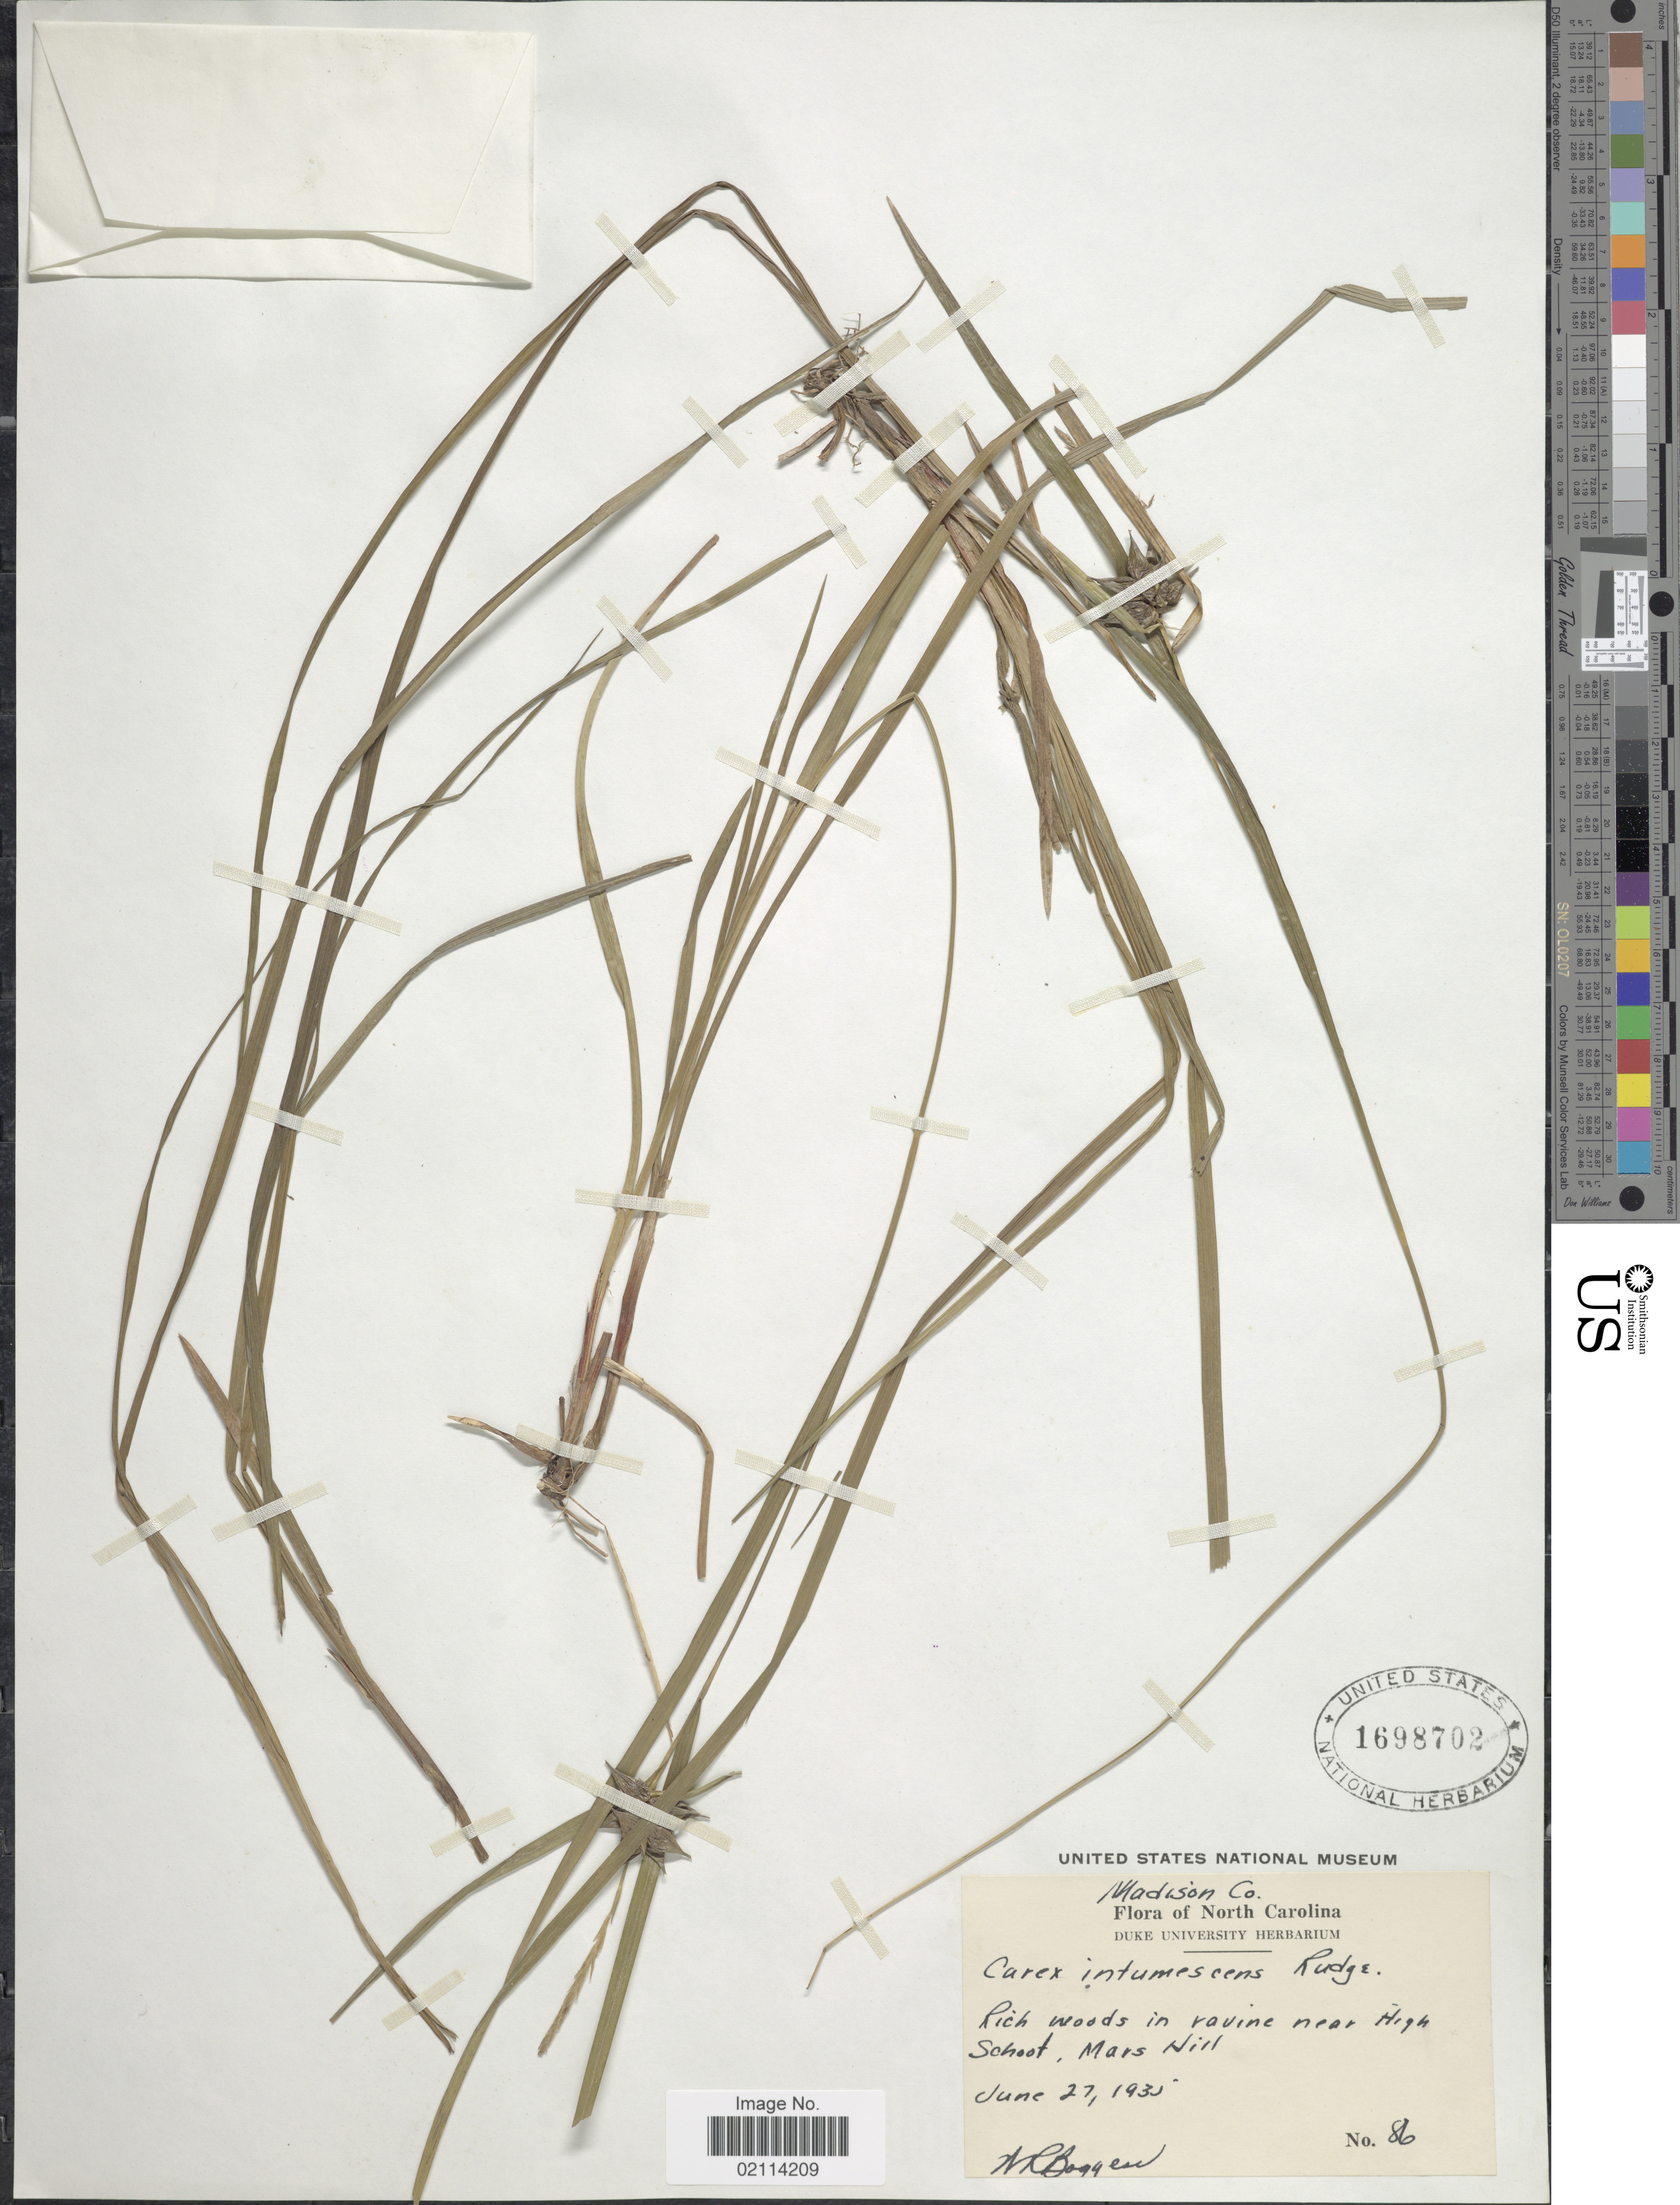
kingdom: Plantae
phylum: Tracheophyta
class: Liliopsida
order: Poales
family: Cyperaceae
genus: Carex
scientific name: Carex intumescens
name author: Rudge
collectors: W. Boggess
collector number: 86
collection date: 1935-06-27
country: United States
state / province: North Carolina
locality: Madison Co., rich woods in ravine near High School, Mars Hill.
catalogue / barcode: US 1698702